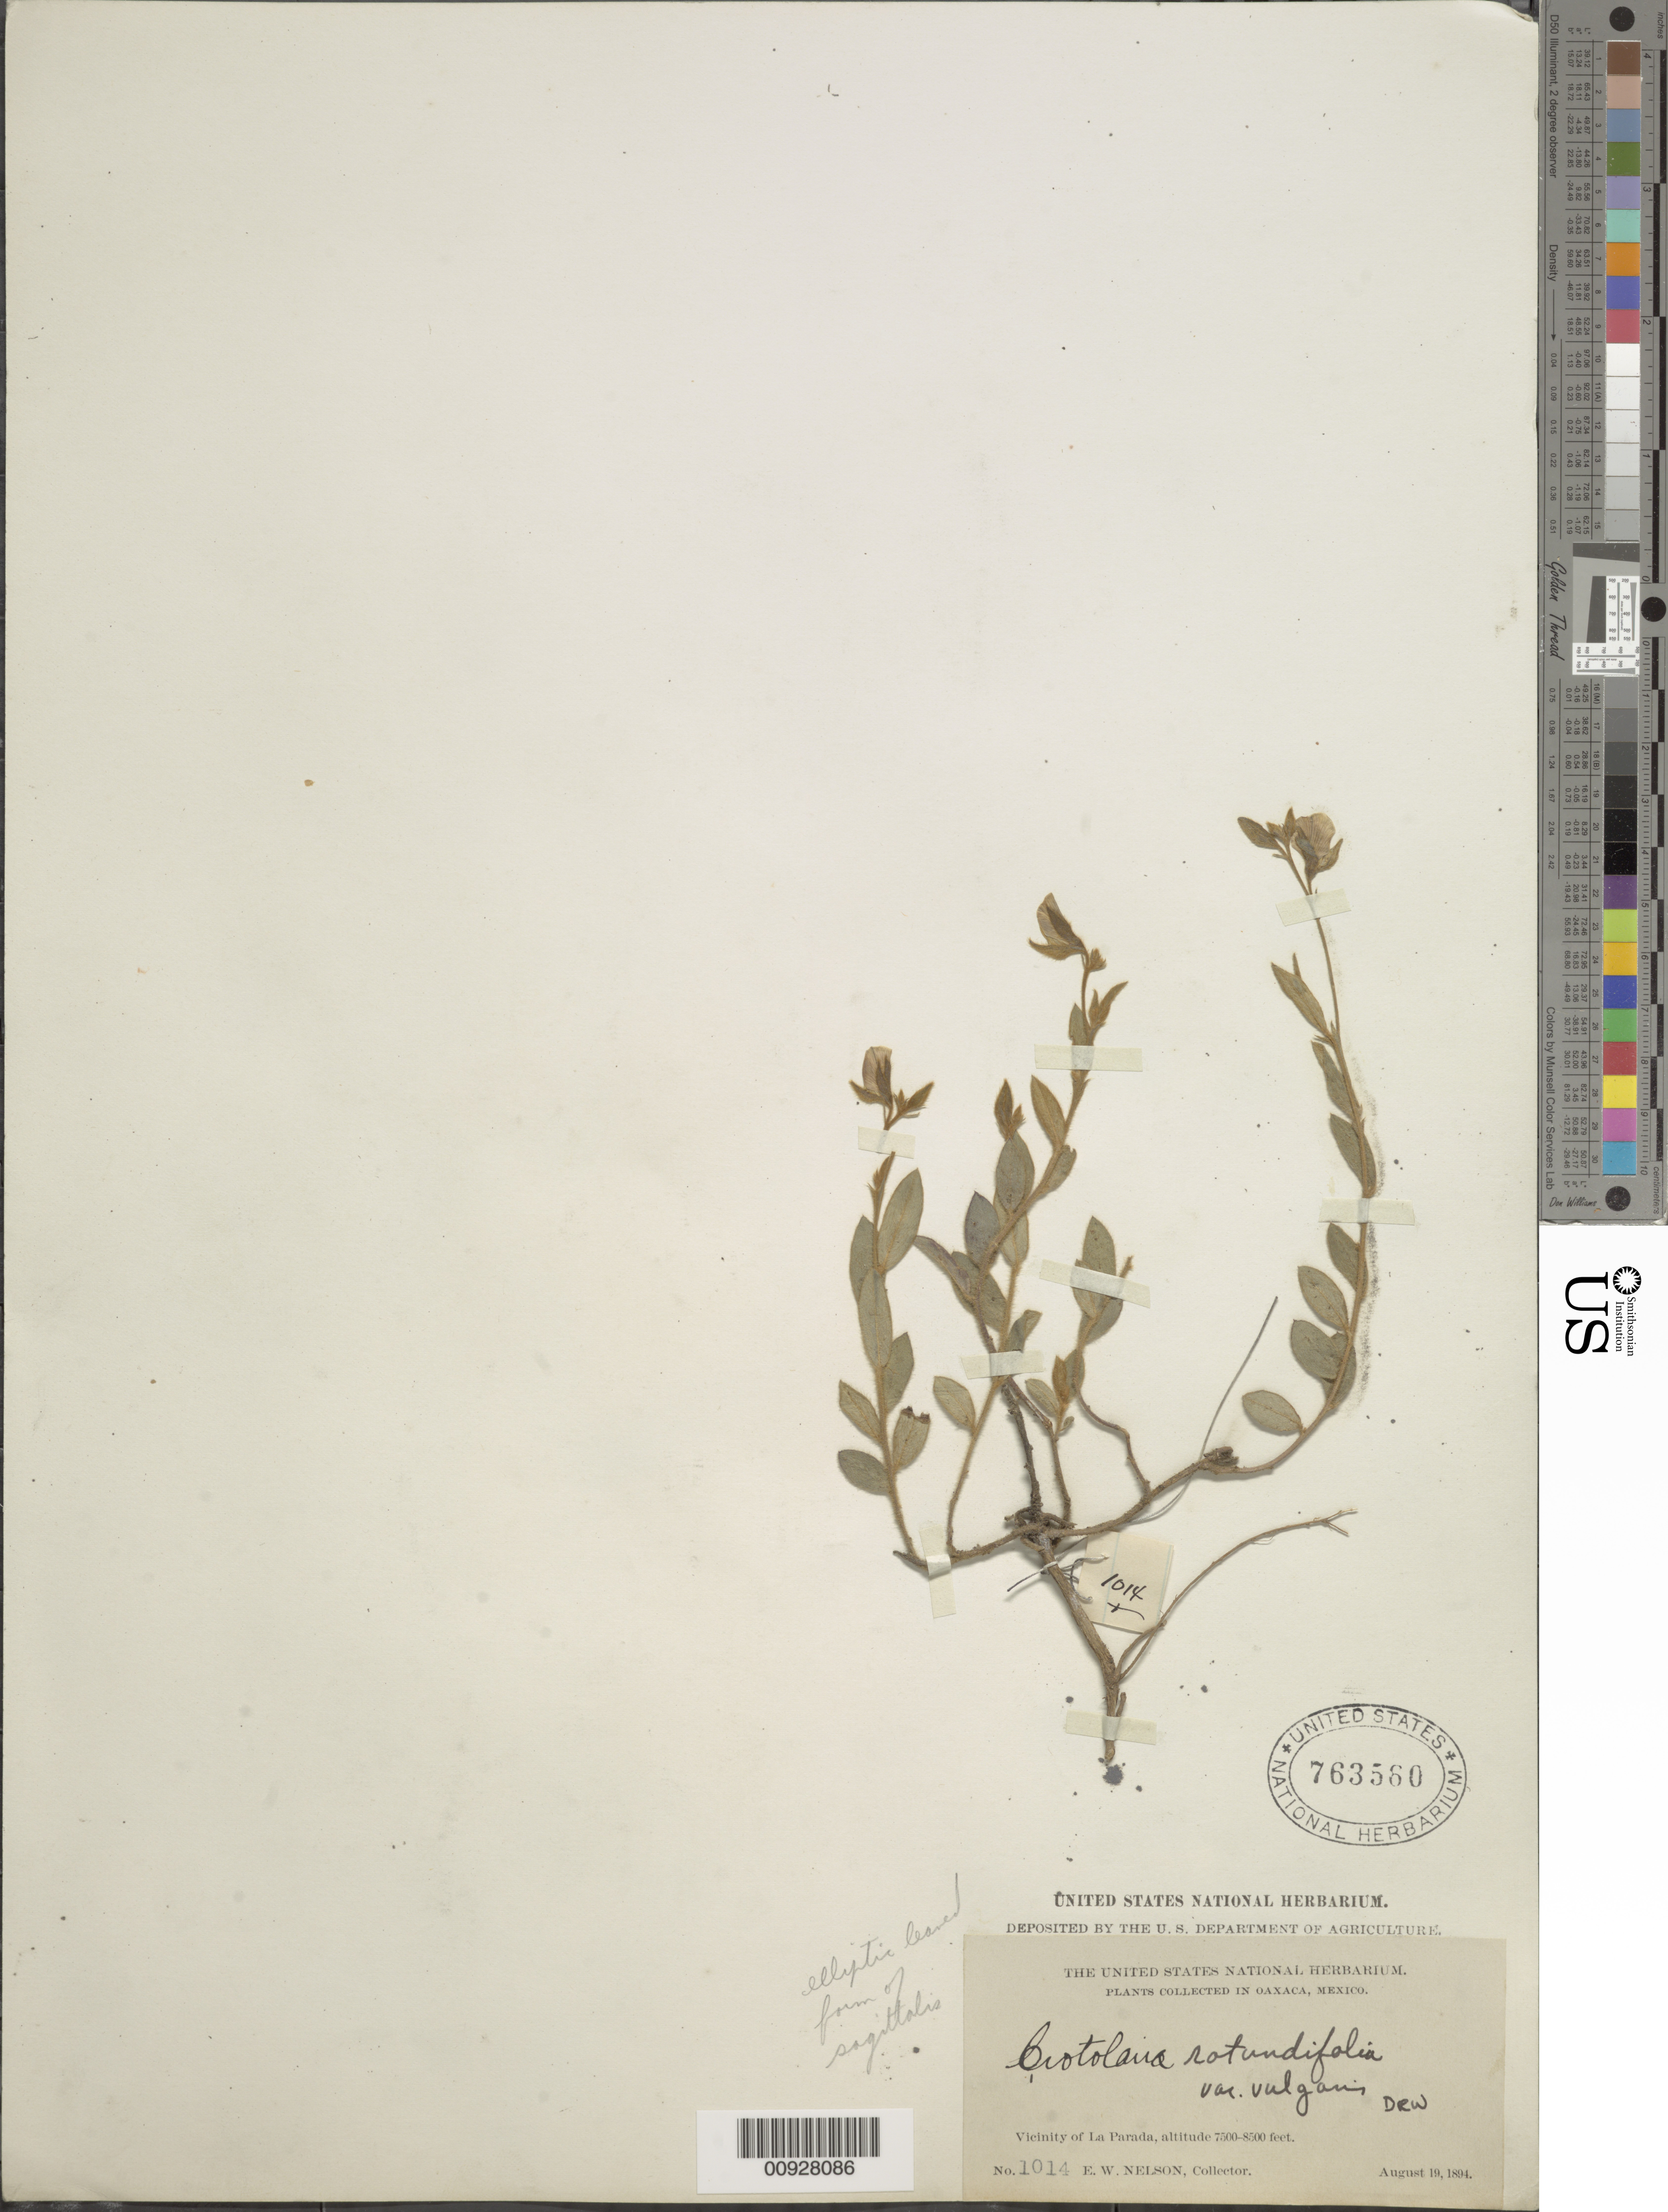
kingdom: Plantae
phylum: Tracheophyta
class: Magnoliopsida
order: Fabales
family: Fabaceae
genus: Crotalaria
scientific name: Crotalaria rotundifolia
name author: Walter ex J.F. Gmel.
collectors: E. W. Nelson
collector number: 1014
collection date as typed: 19 Aug 1894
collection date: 1894-08-19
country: Mexico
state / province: Oaxaca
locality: Vicinity of La Parada.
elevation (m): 2286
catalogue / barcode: US 763560